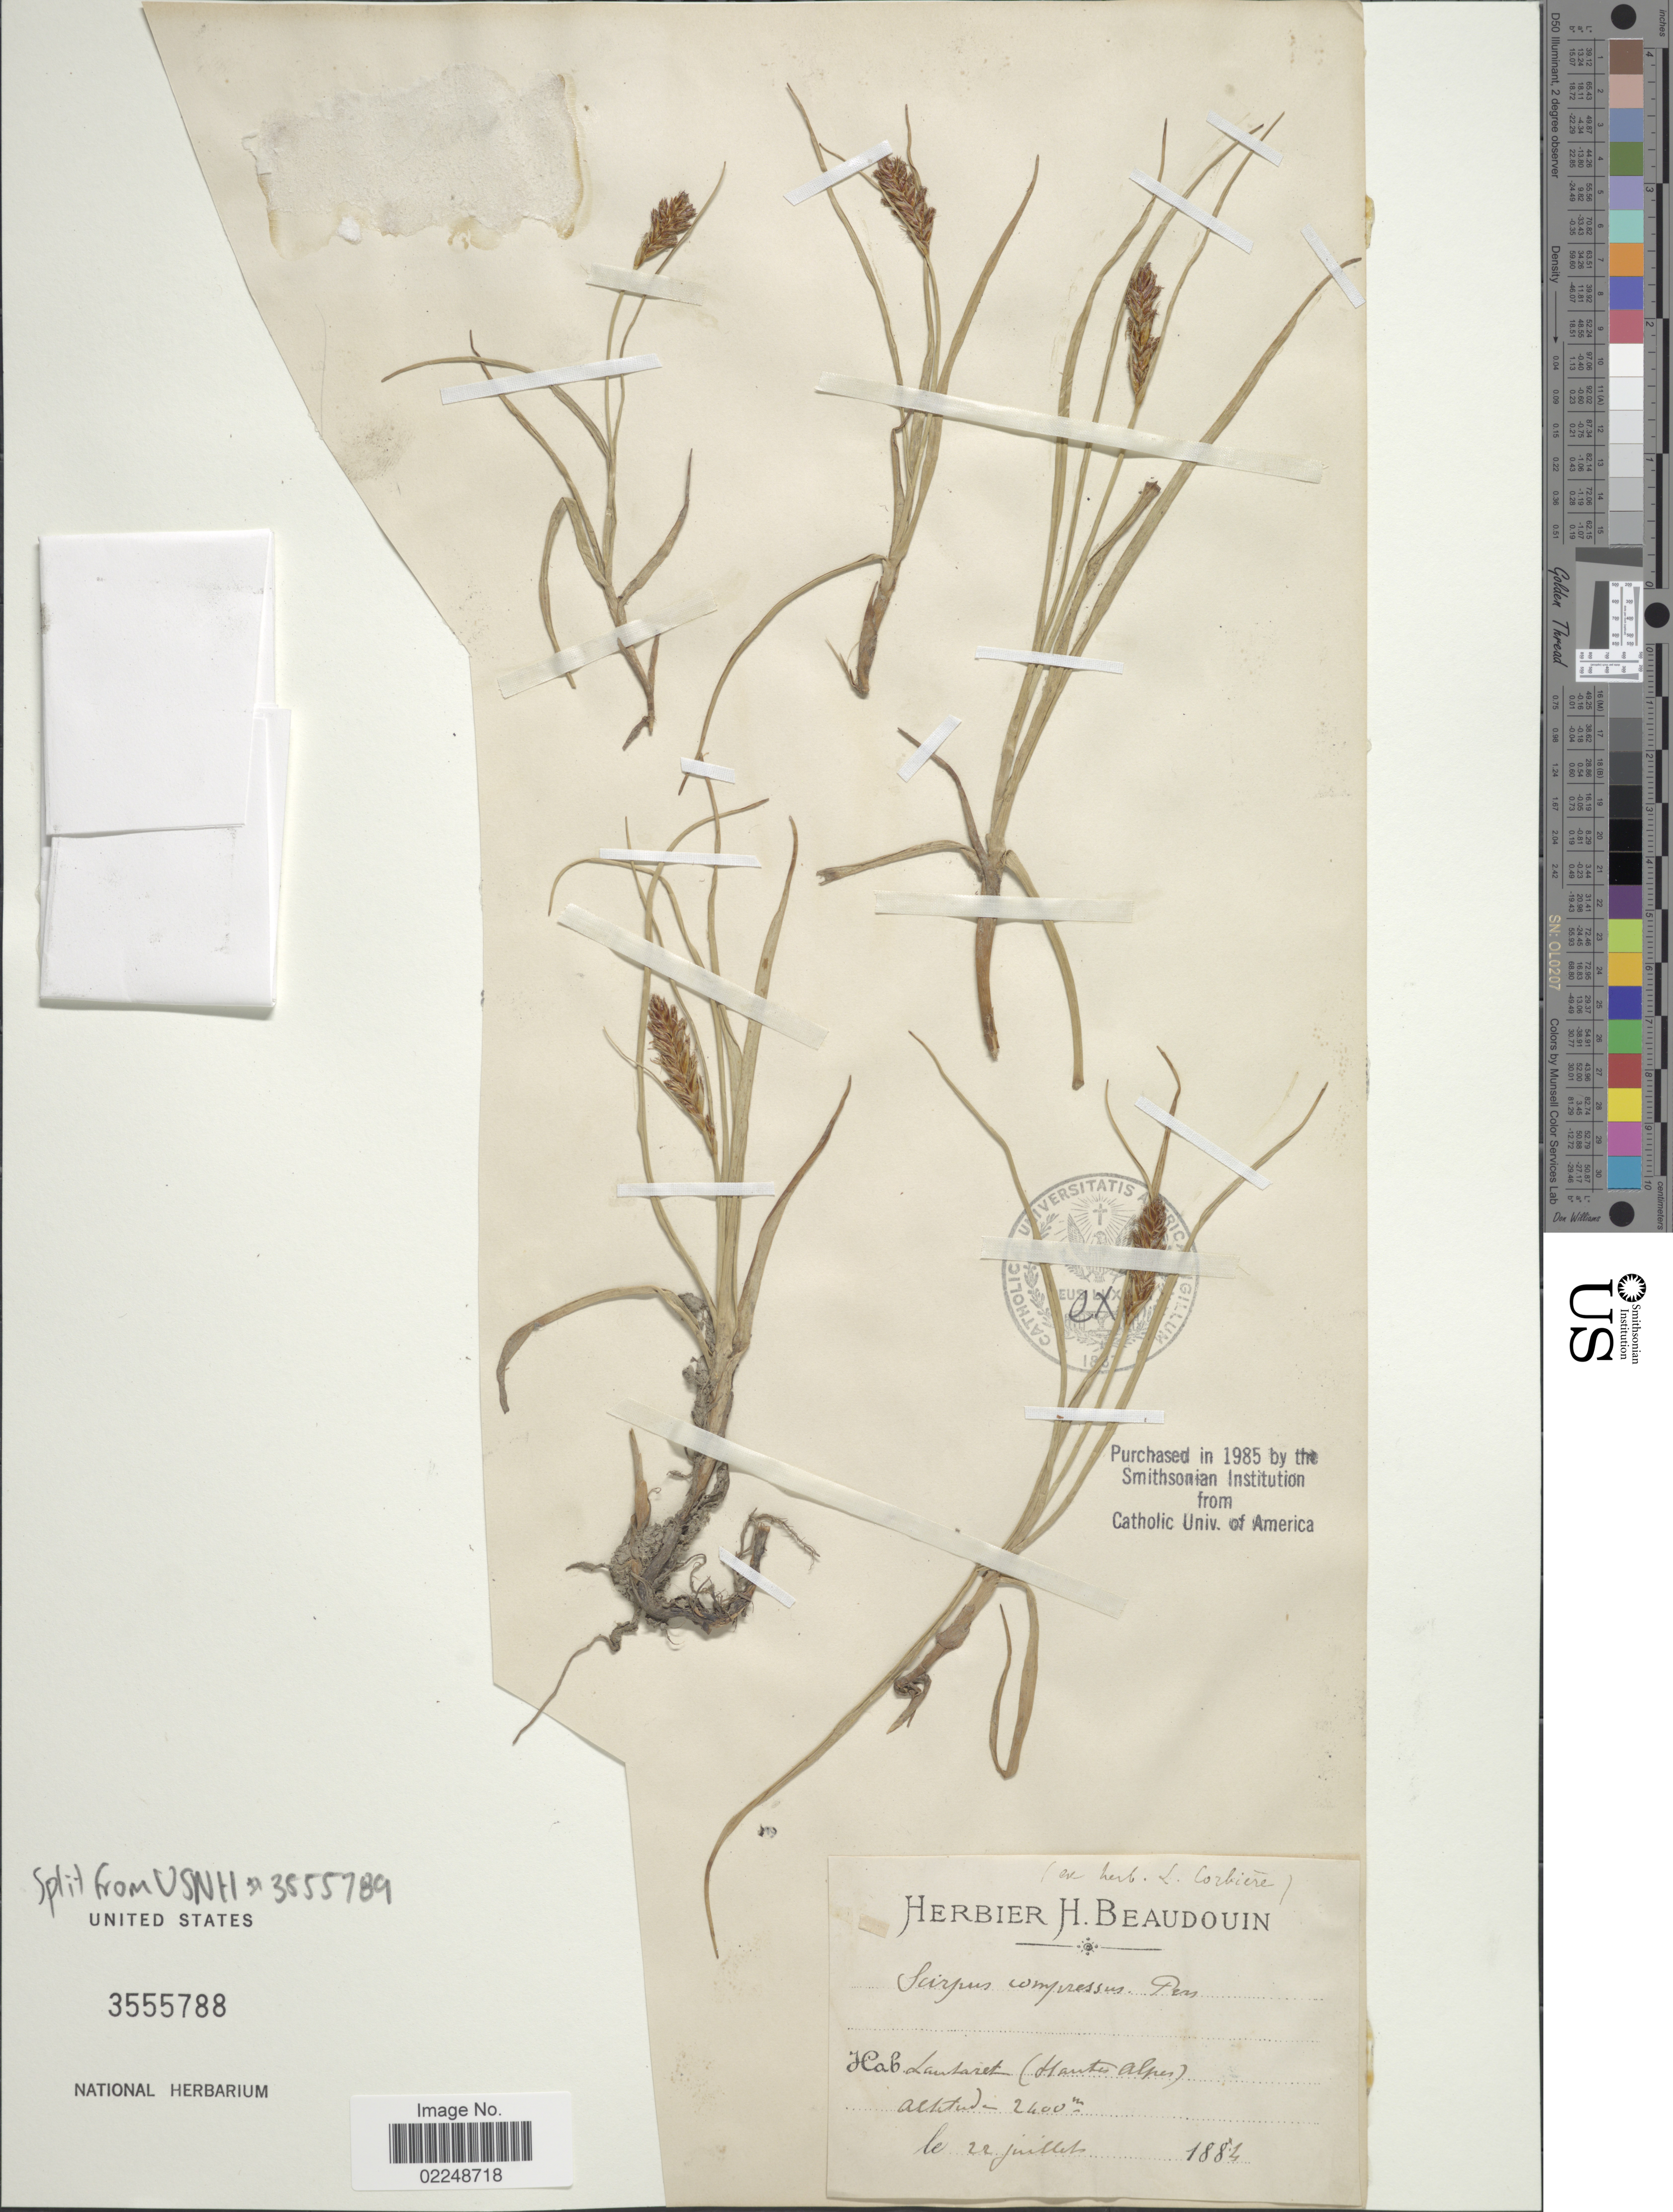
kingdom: Plantae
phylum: Tracheophyta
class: Liliopsida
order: Poales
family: Cyperaceae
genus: Blysmus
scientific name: Blysmus compressus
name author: (L.) Panzer ex Link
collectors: Beaudouin, H.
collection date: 1884-07-22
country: France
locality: Lautariet (Hautes Alpes)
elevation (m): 2400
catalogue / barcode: US 3555788